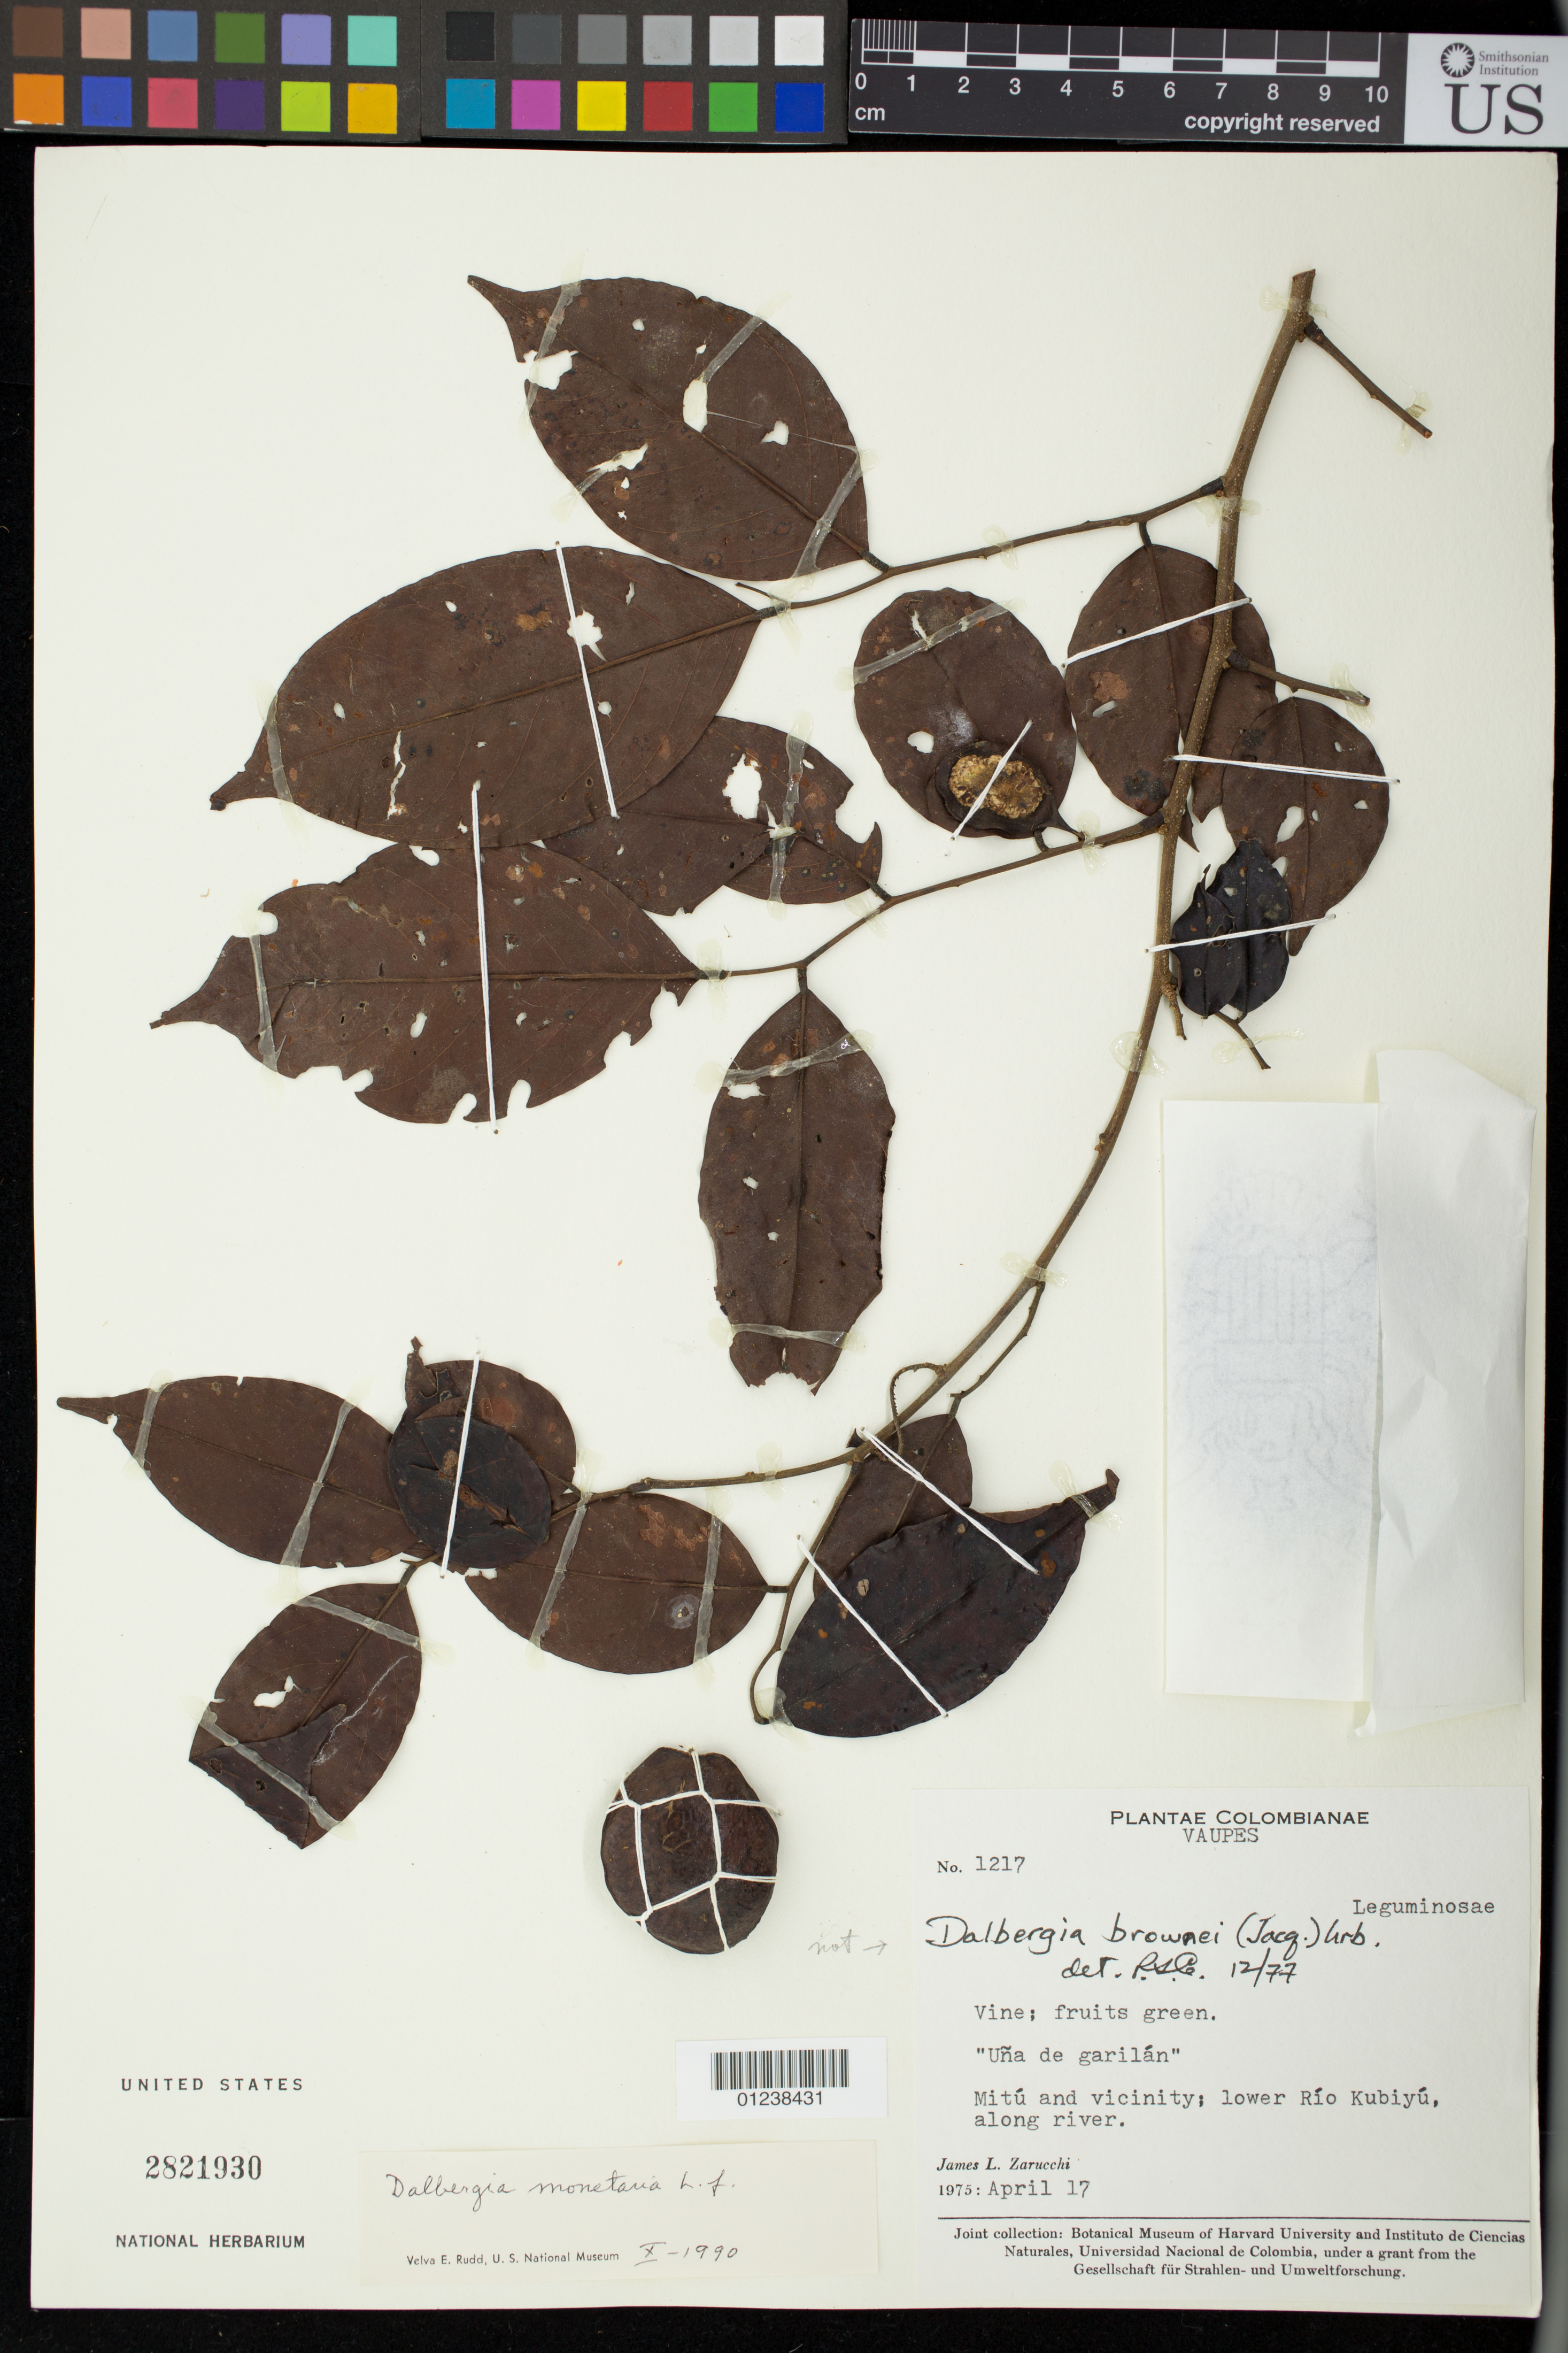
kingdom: Plantae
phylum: Tracheophyta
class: Magnoliopsida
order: Fabales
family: Fabaceae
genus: Dalbergia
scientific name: Dalbergia monetaria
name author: L. f.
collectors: J. L. Zarucchi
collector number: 1217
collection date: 1975-04-17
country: Colombia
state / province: Vaupes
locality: Mitu and vicinity; lower Rio Kubiyu, along river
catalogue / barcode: US 2821930